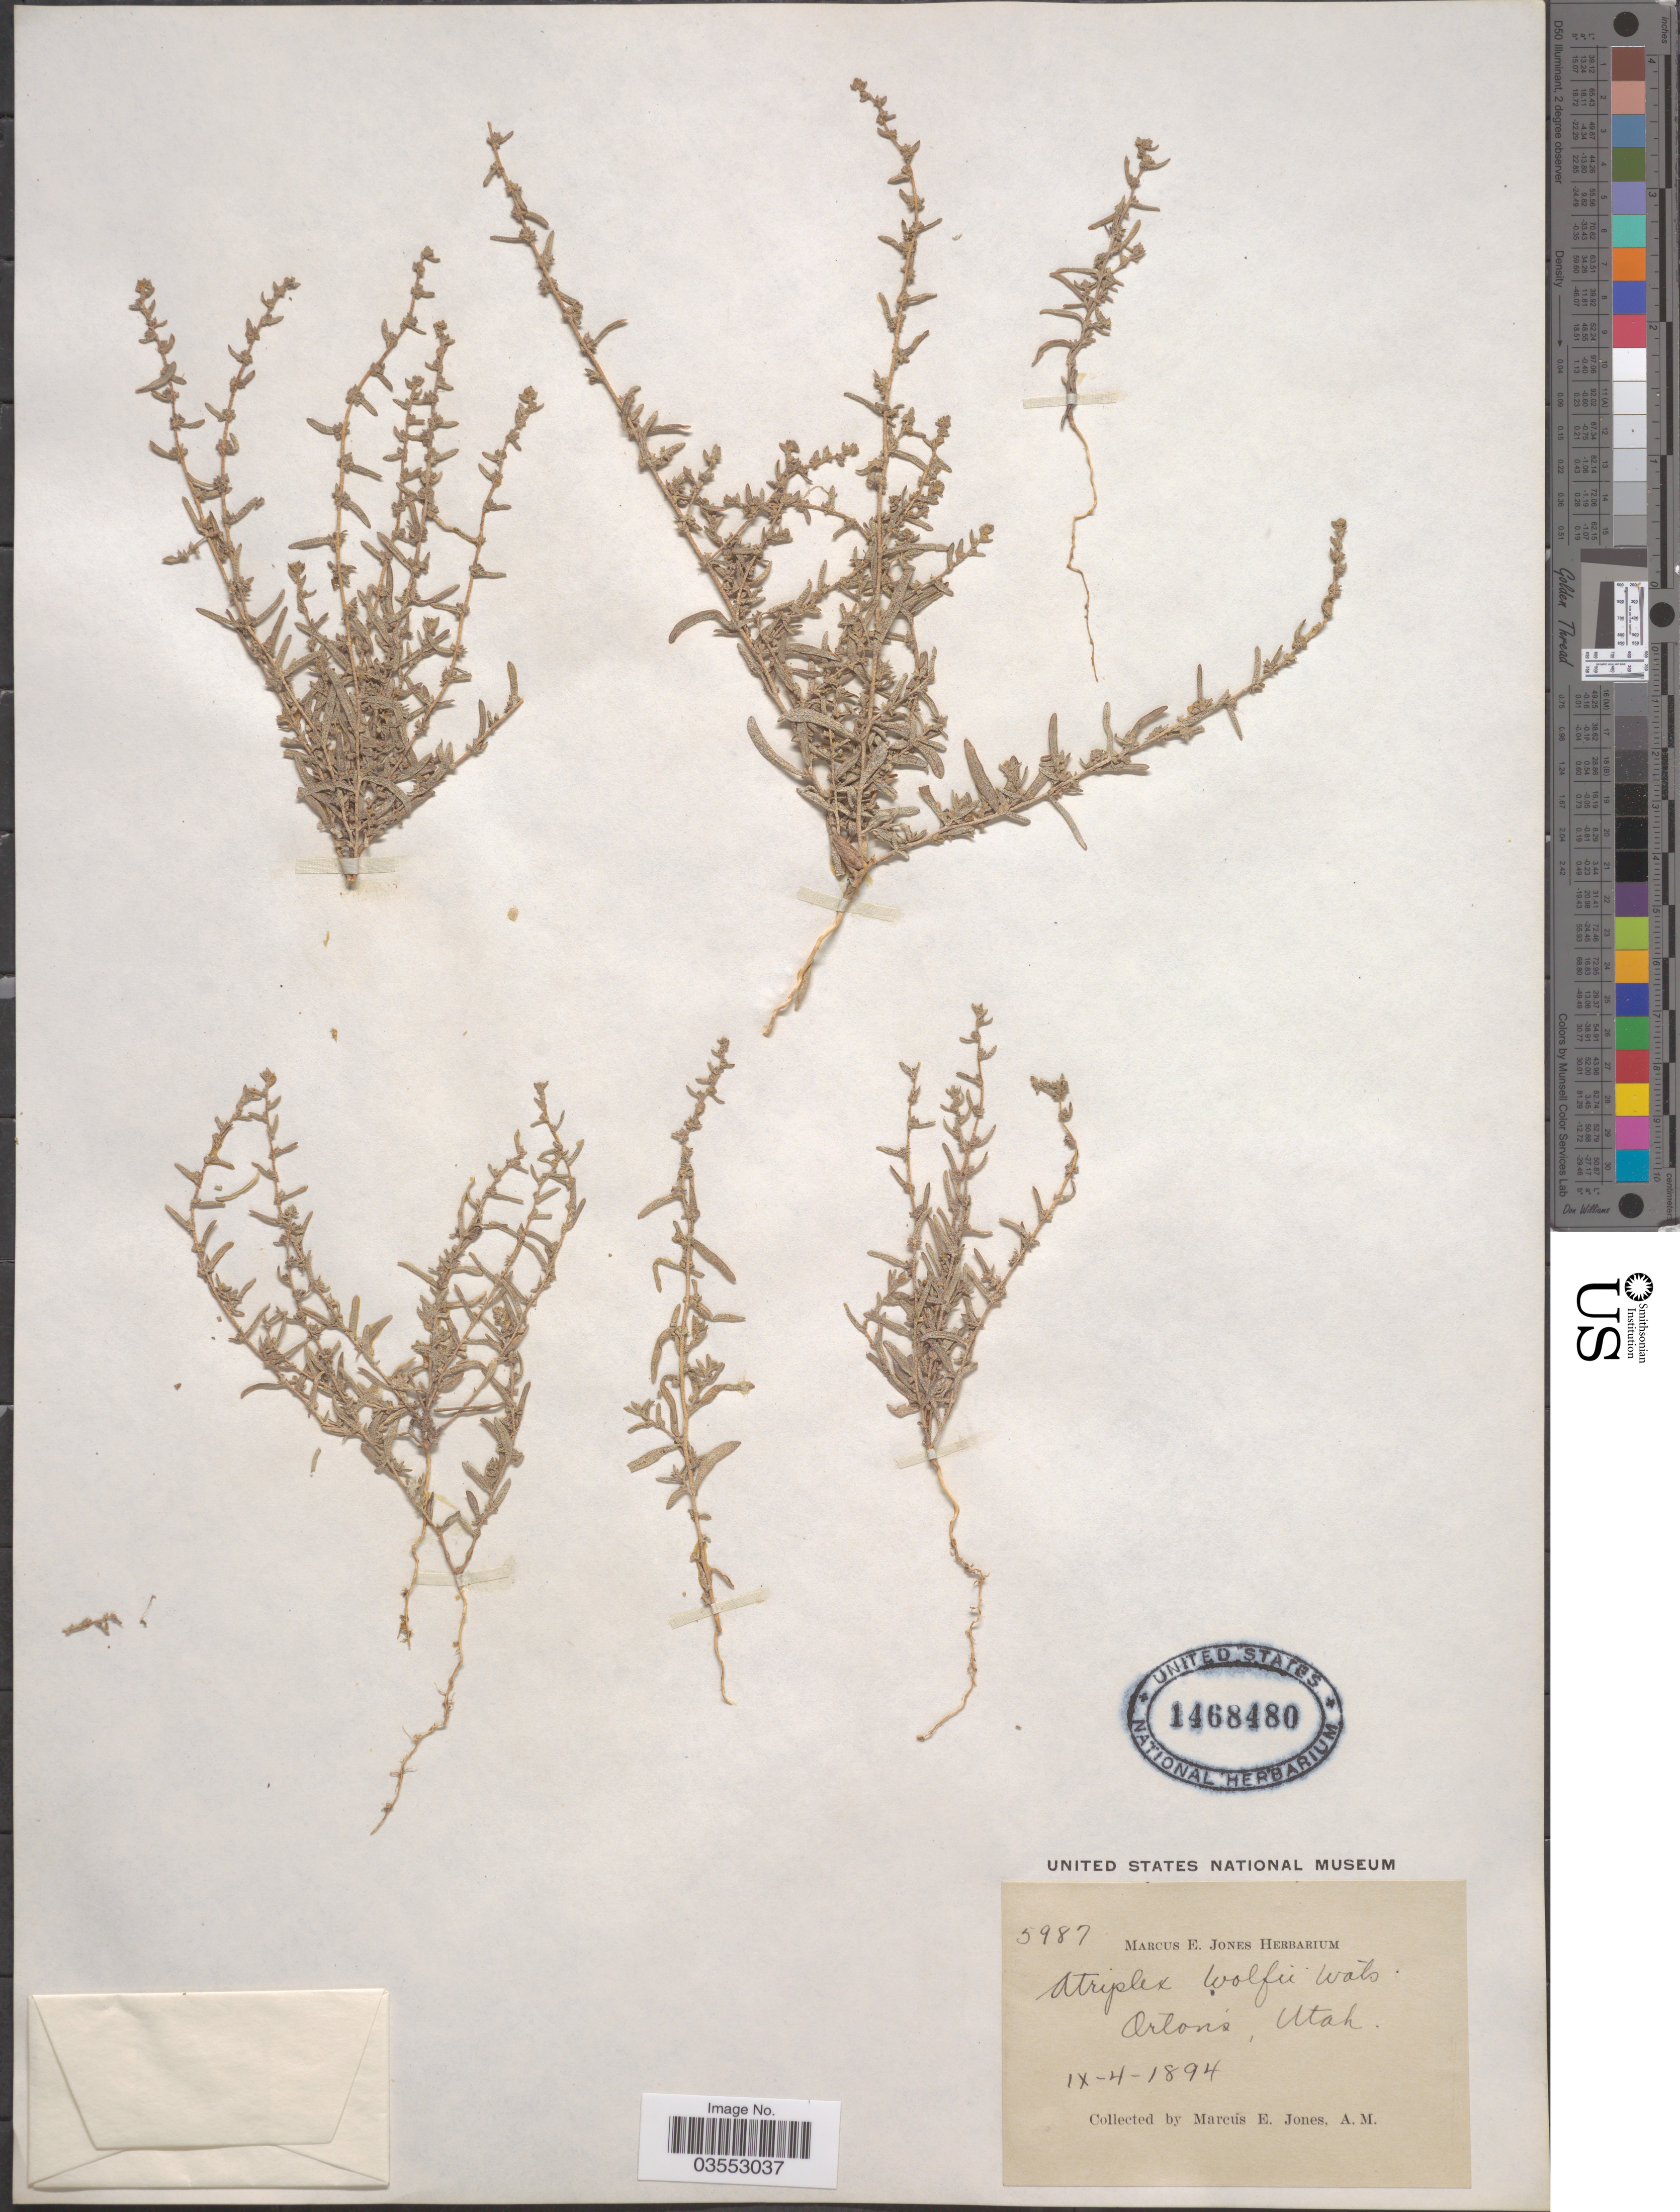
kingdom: Plantae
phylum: Tracheophyta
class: Magnoliopsida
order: Caryophyllales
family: Amaranthaceae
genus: Atriplex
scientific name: Atriplex wolfii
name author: S. Watson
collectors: M. E. Jones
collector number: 5987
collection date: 1894-09-04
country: United States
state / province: Utah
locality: Orton's.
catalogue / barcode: US 1468480